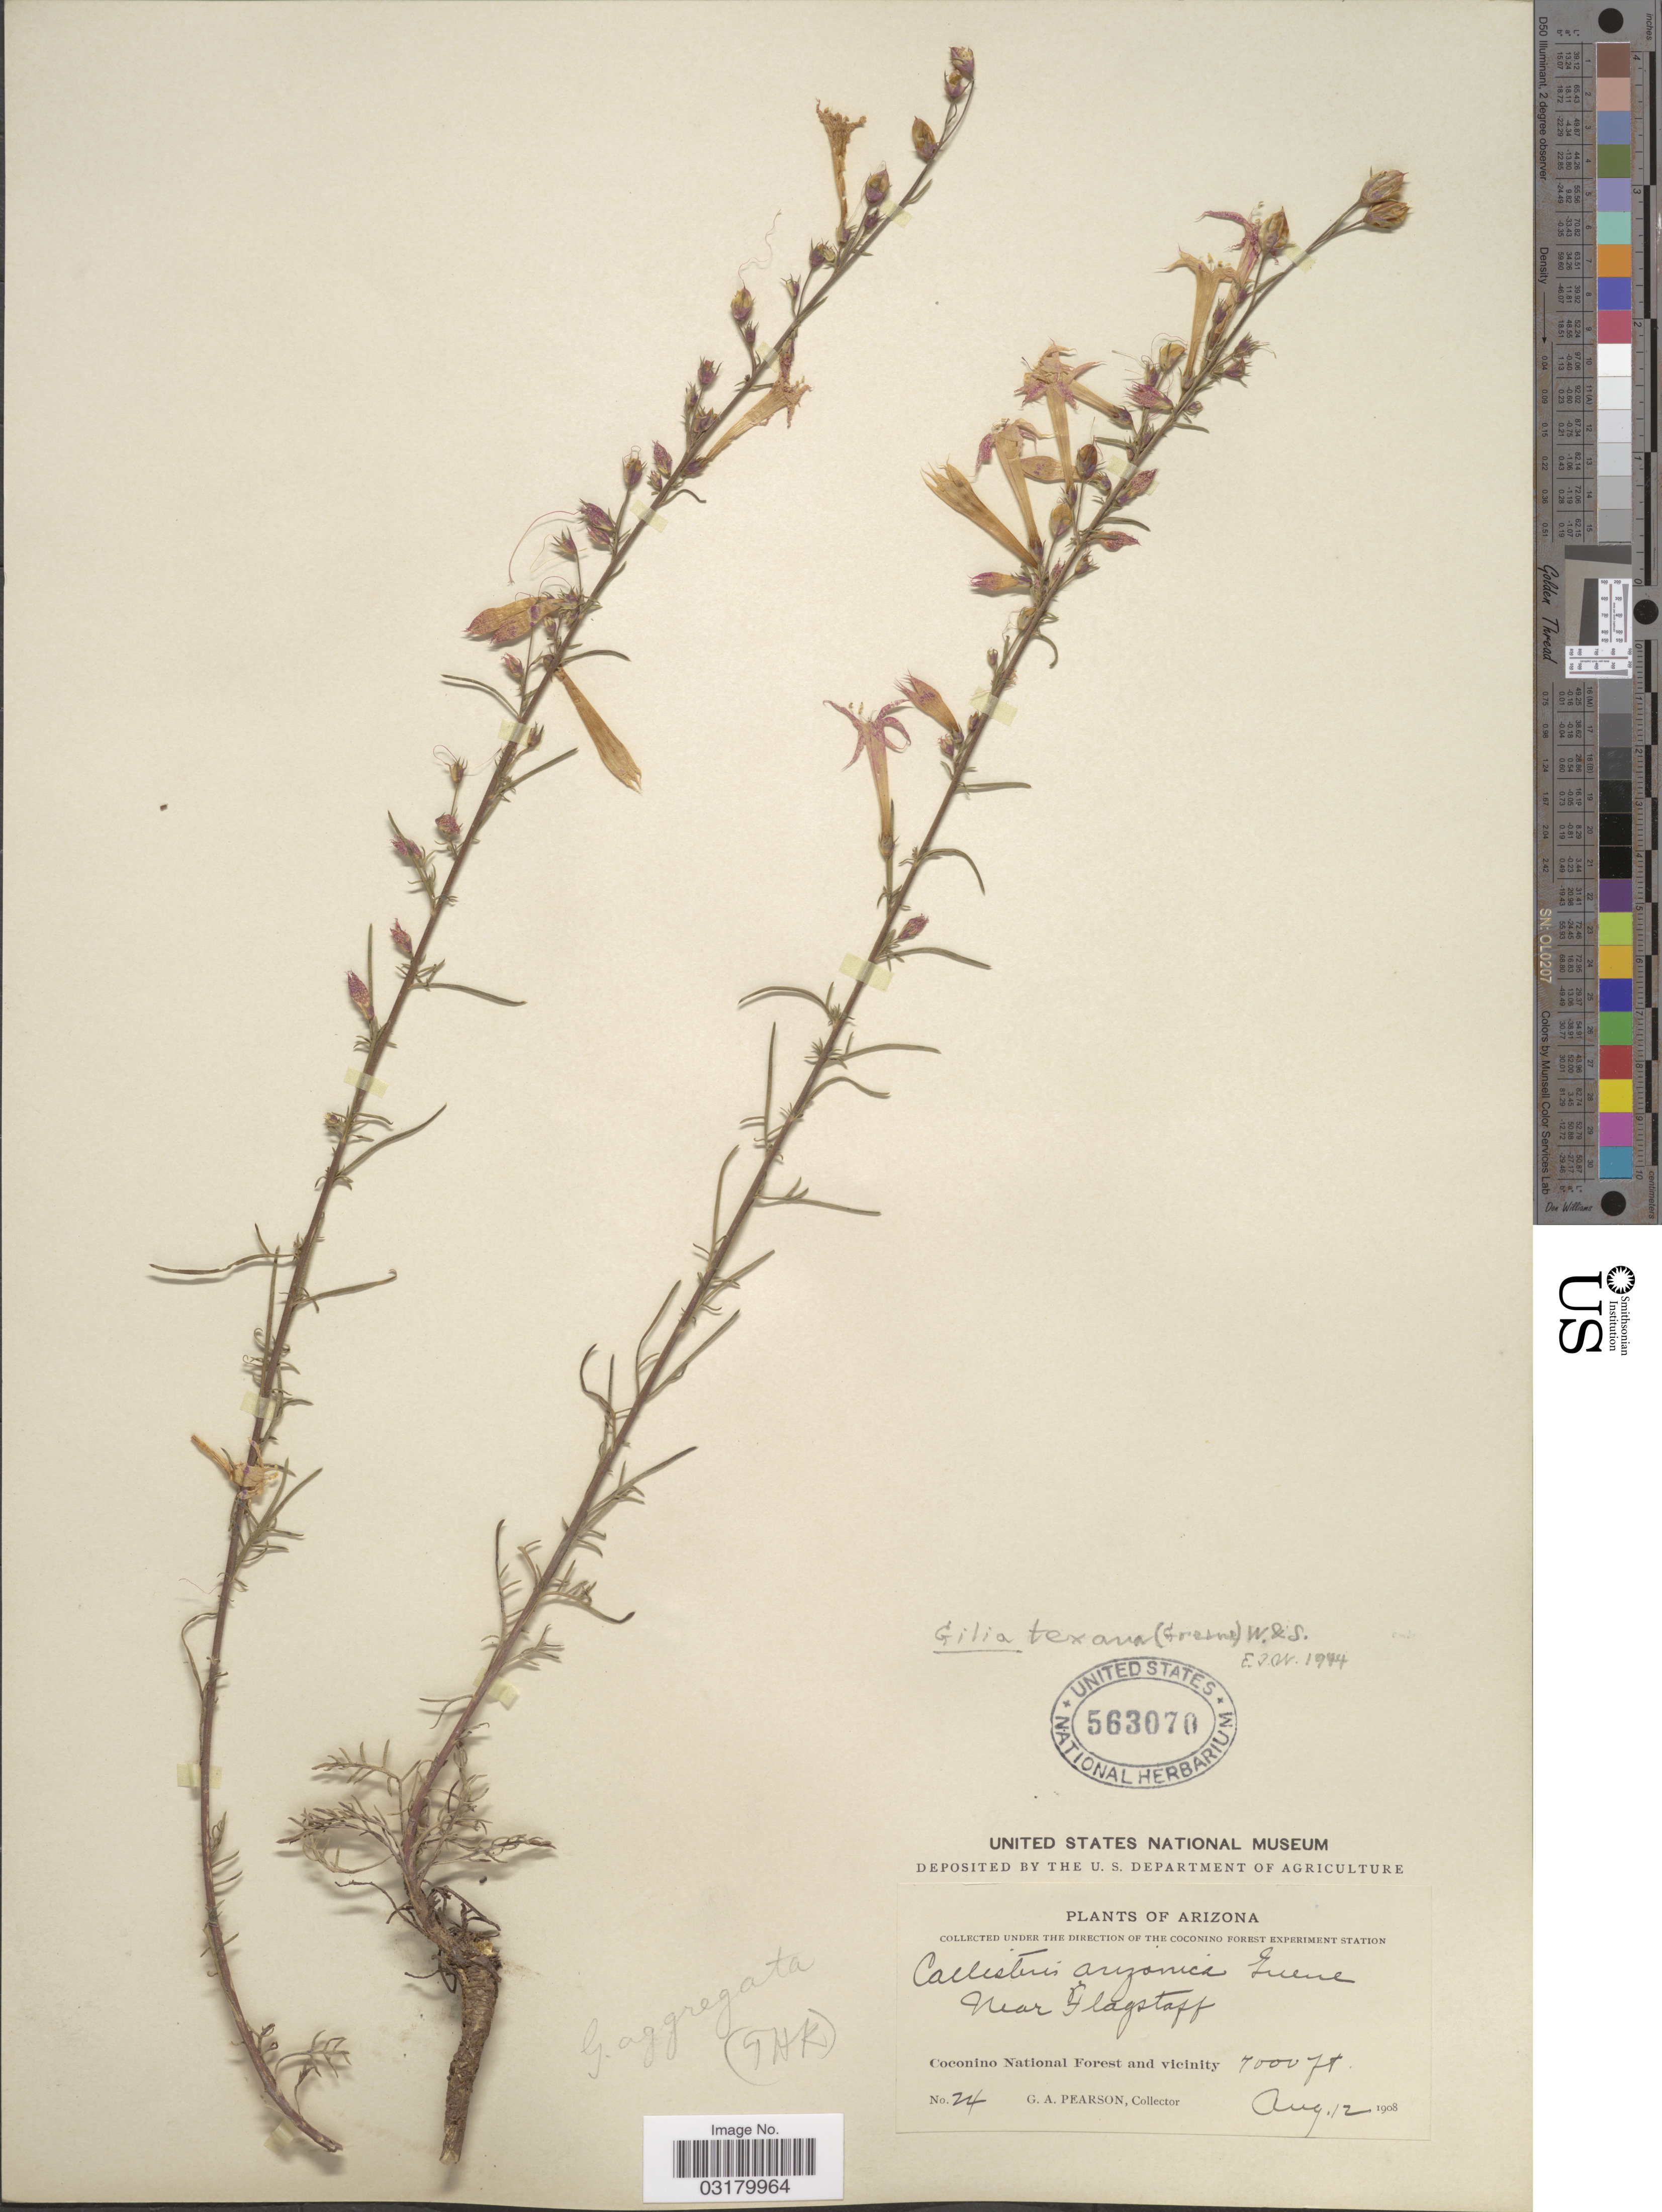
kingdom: Plantae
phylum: Tracheophyta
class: Magnoliopsida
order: Ericales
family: Polemoniaceae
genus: Ipomopsis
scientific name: Ipomopsis aggregata subsp. formosissima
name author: (Greene) Wherry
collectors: G. Pearson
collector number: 24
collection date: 1908-08-12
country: United States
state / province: Arizona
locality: Near Flagstaff. Coconino National Forest and vicinity.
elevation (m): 2134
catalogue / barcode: US 563070